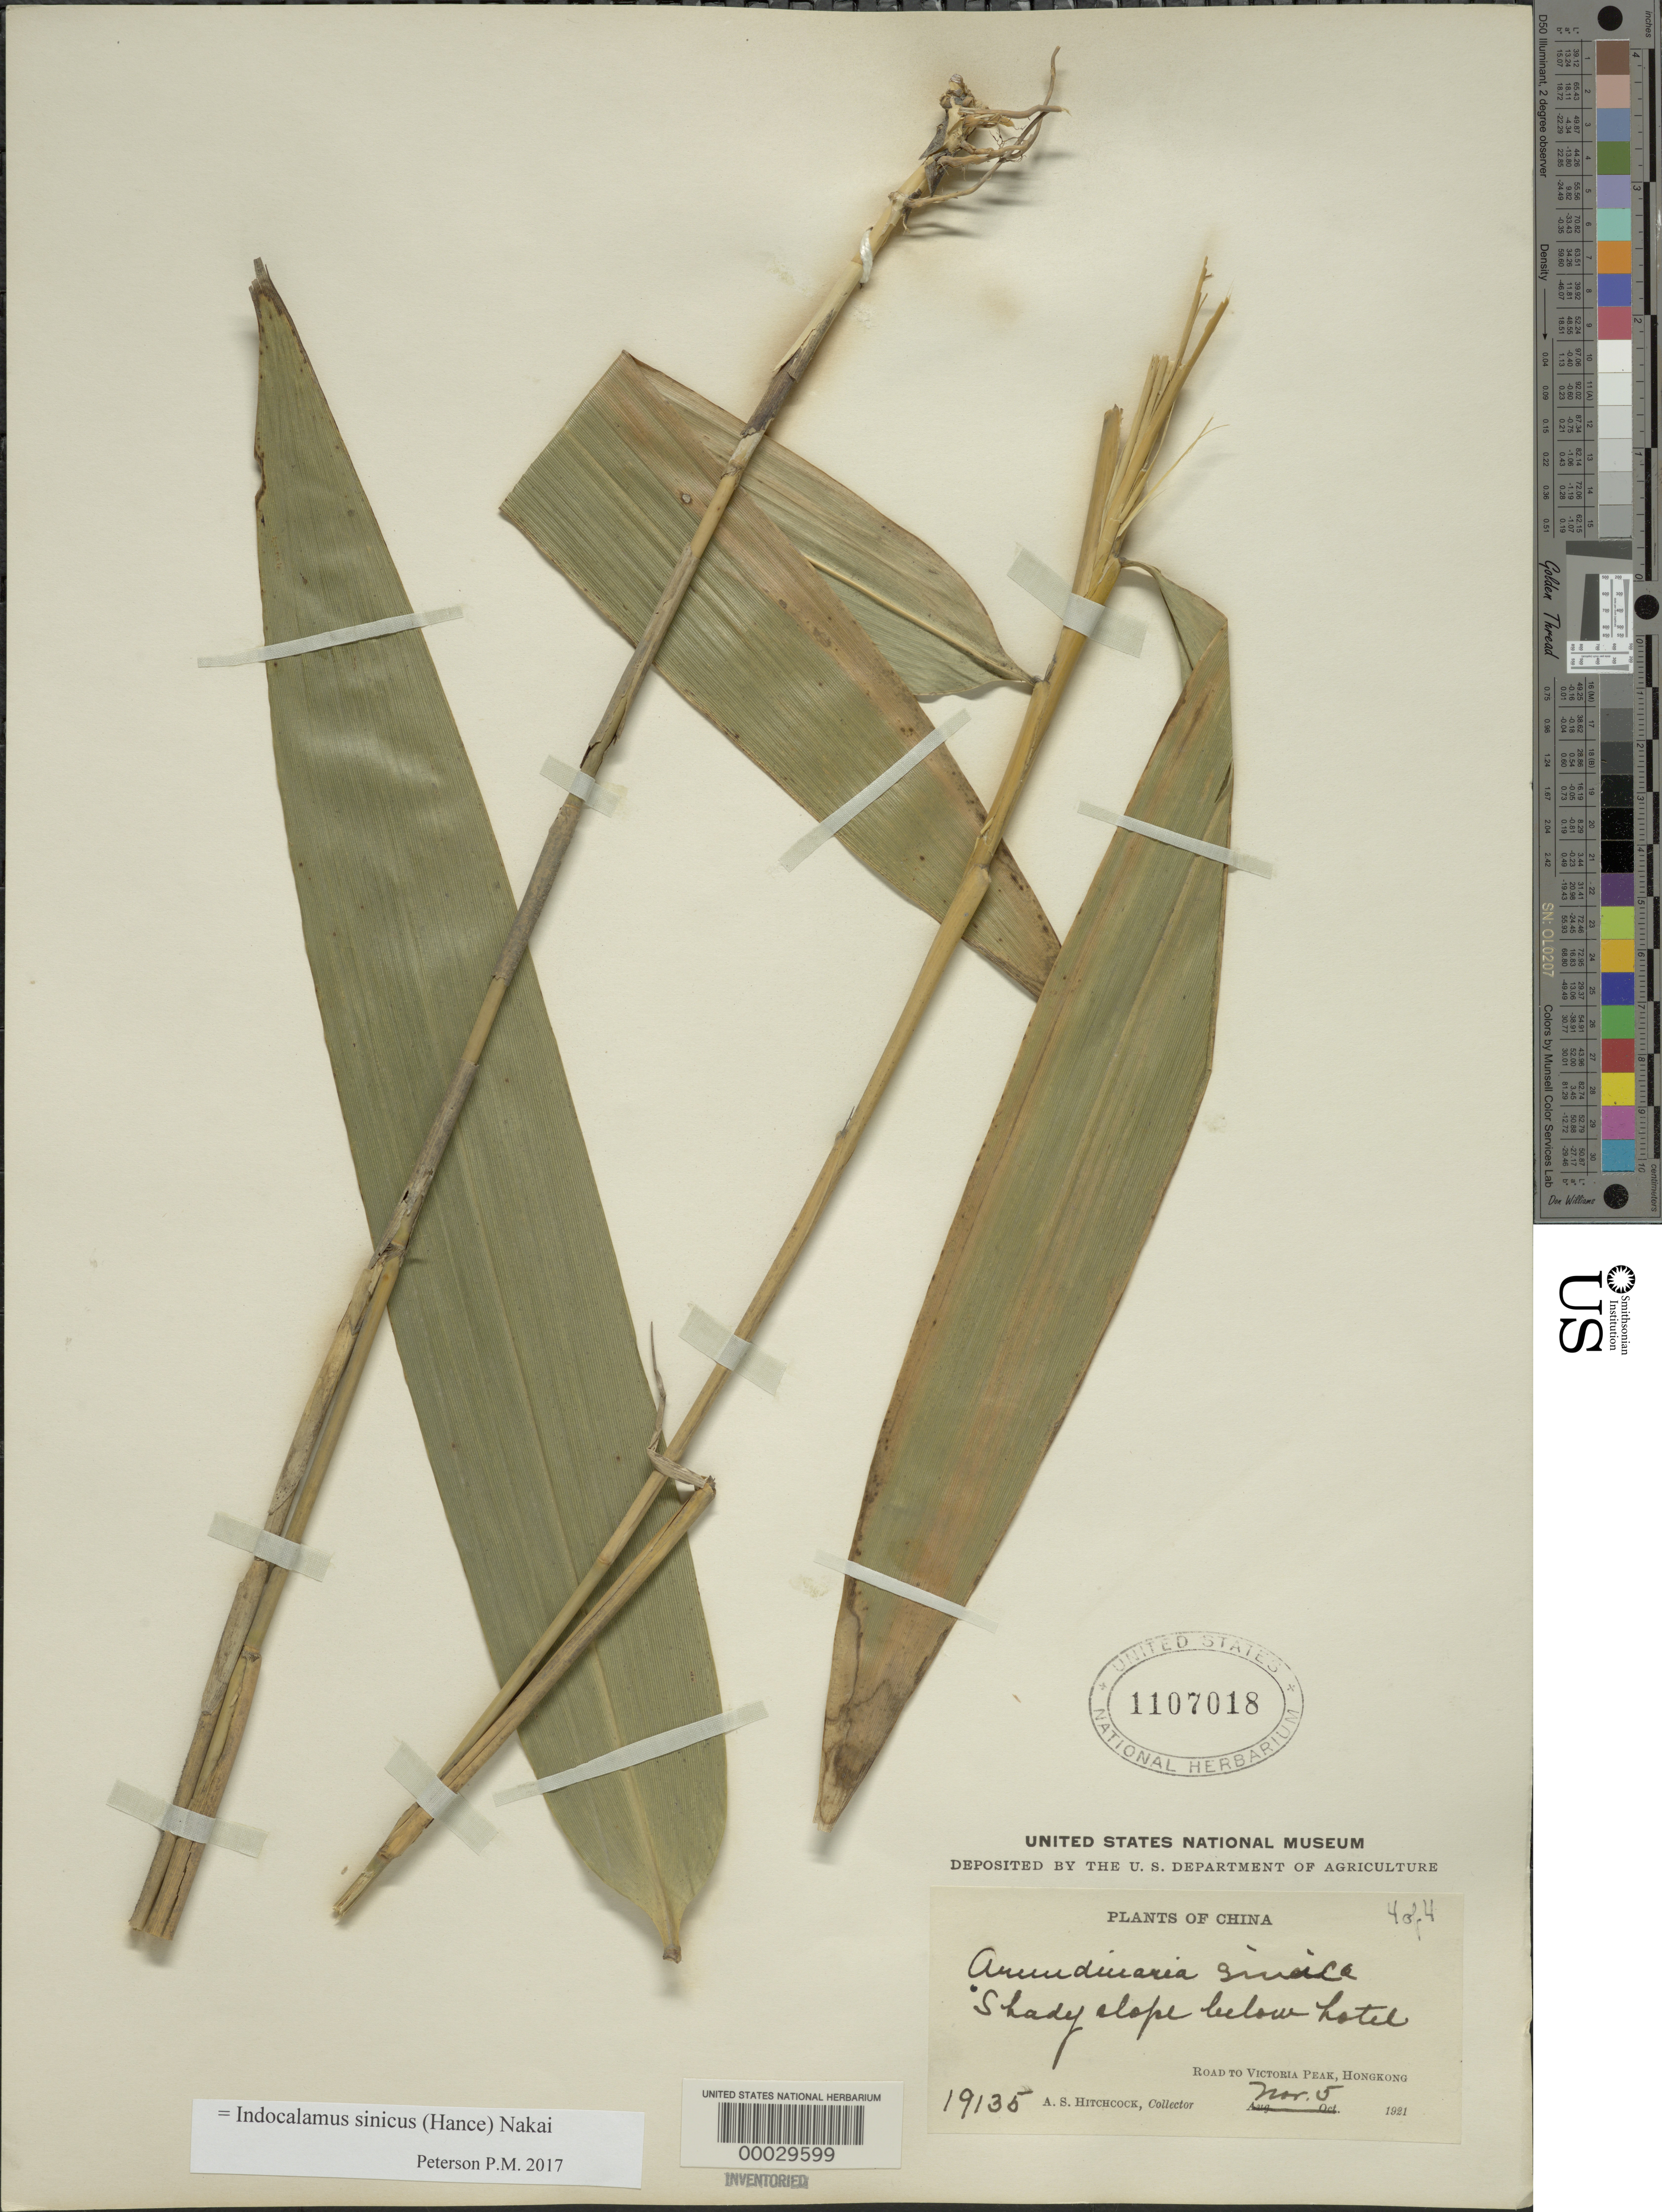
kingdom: Plantae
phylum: Tracheophyta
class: Liliopsida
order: Poales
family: Poaceae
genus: Indocalamus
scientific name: Indocalamus sinicus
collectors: A. S. Hitchcock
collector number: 19135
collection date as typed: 05 Nov 1921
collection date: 1921-11-05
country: China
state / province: Hong Kong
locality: Road to victoria peak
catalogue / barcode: US 1107018